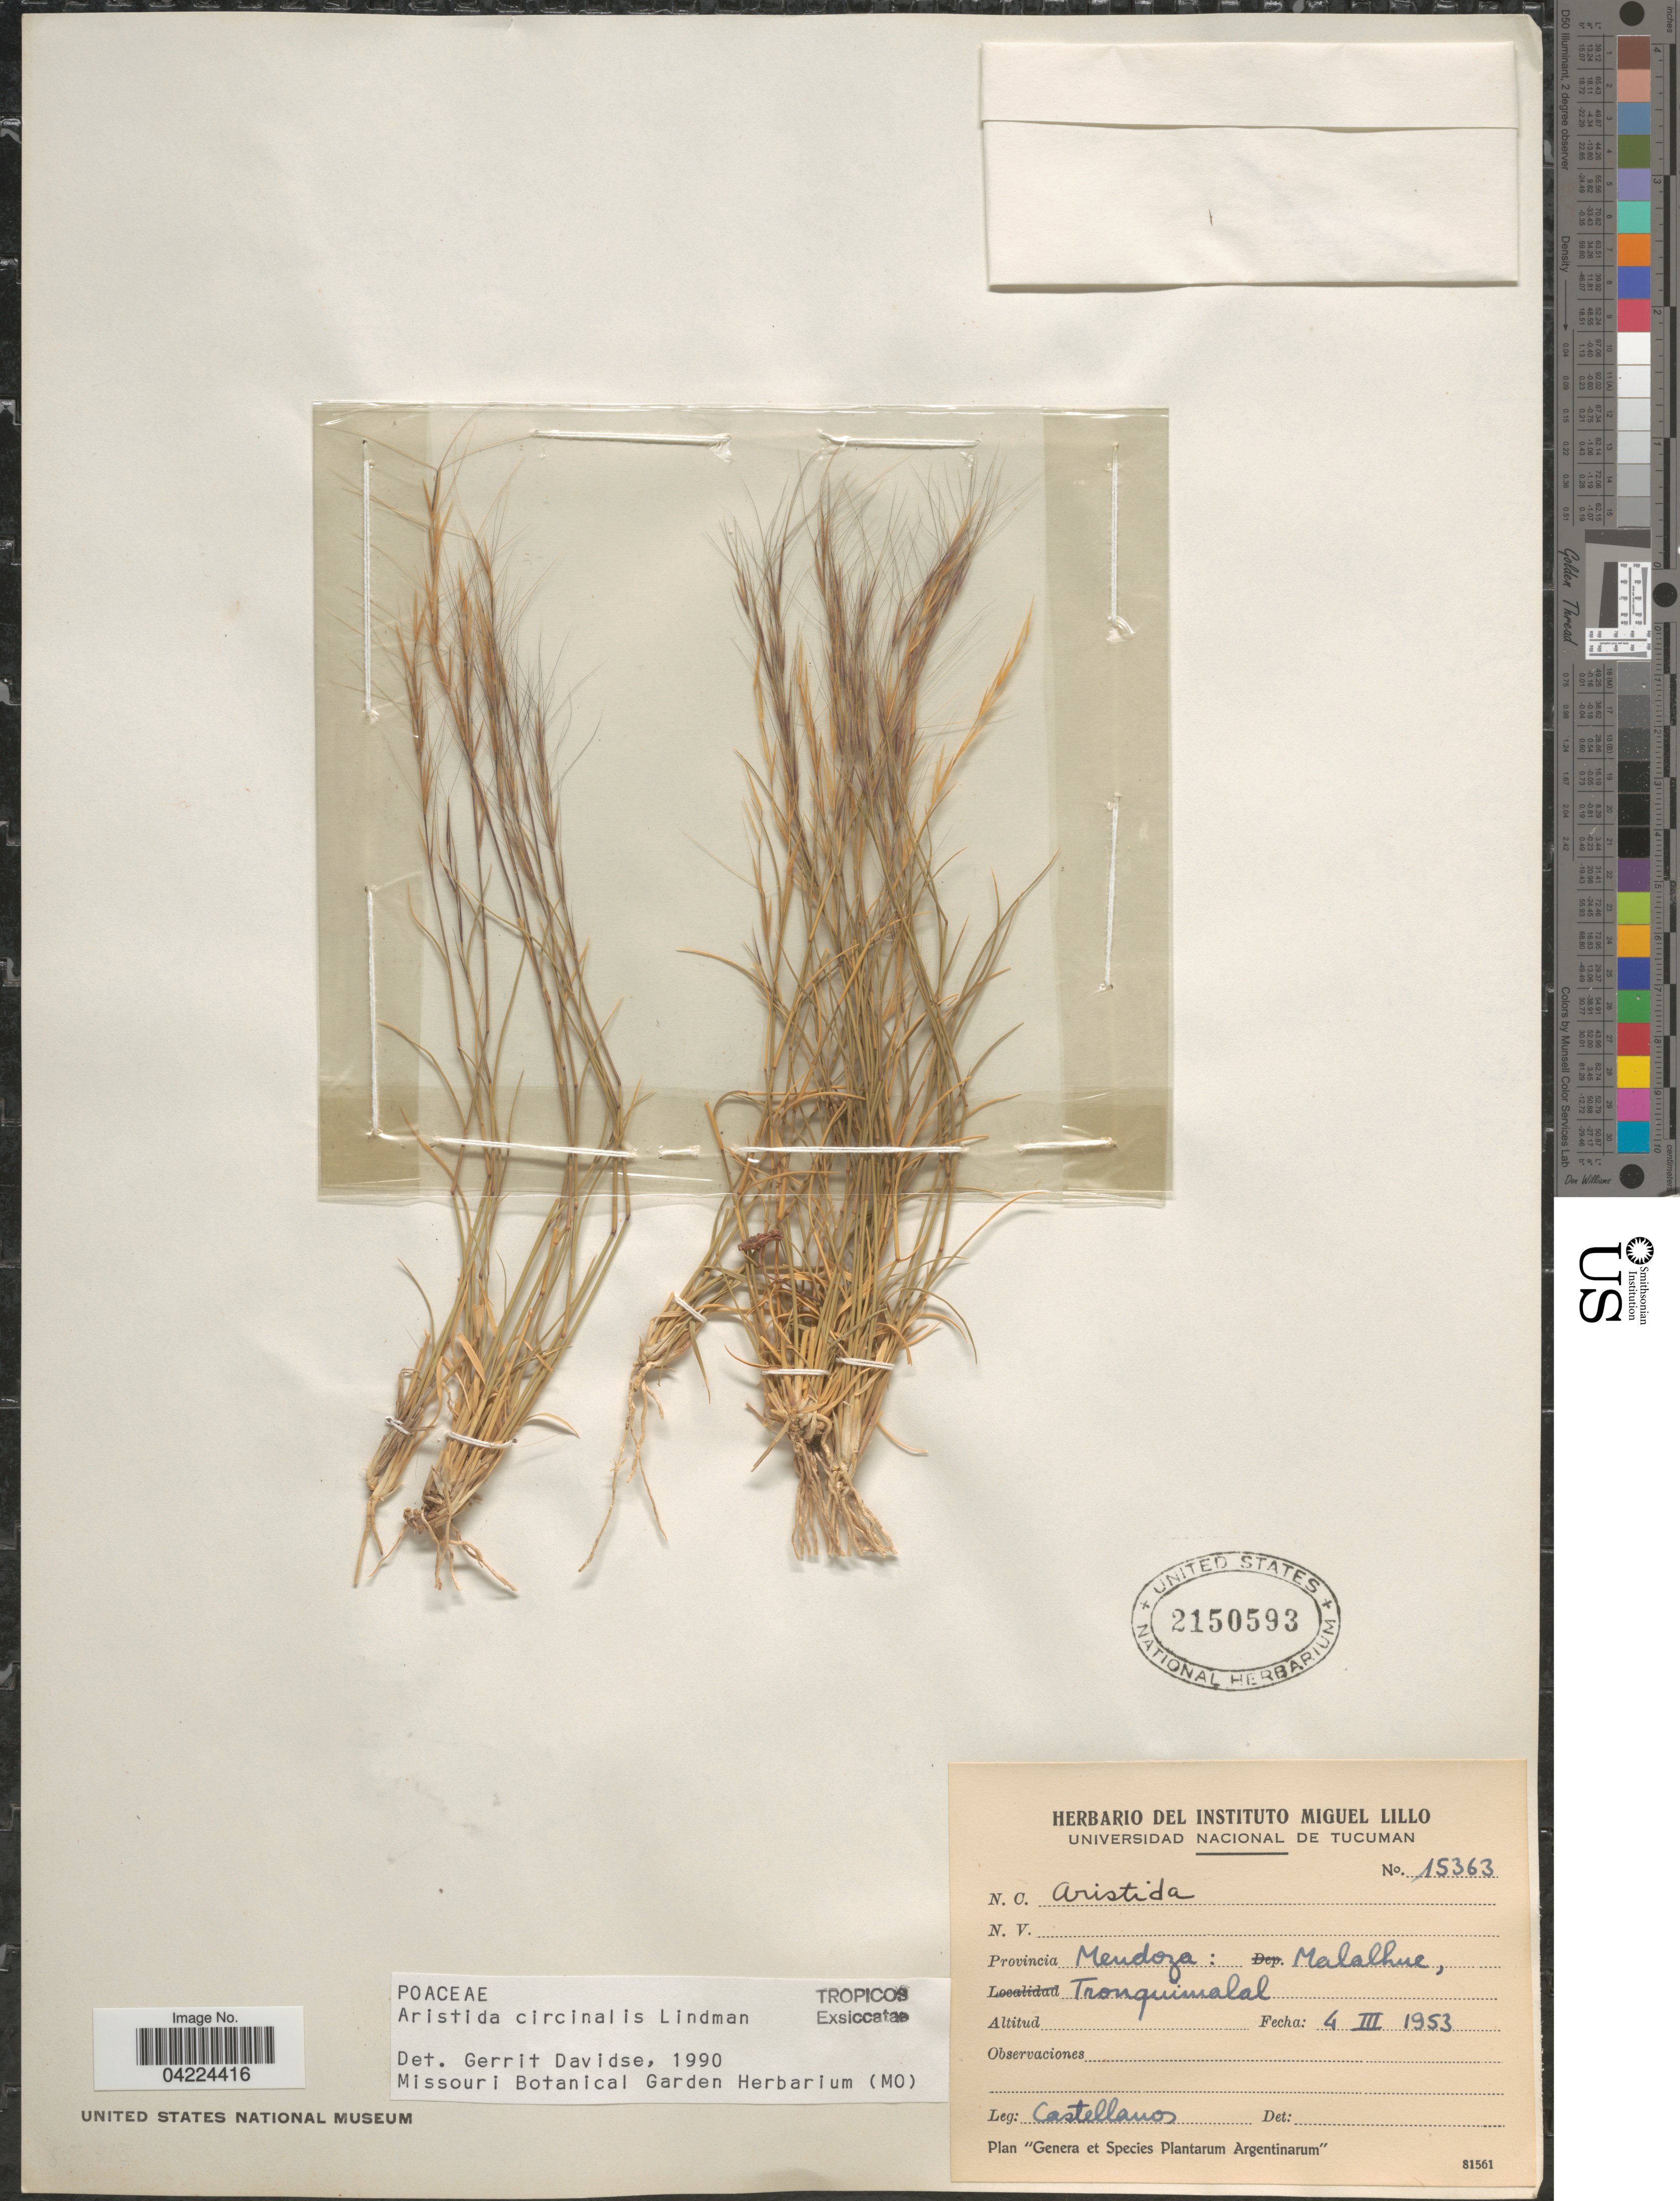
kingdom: Plantae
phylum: Tracheophyta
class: Liliopsida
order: Poales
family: Poaceae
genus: Aristida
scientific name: Aristida circinalis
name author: Lindm.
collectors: -- Castellanos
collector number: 15363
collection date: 1953-03-04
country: Argentina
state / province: Mendoza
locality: Malalhue, Tronquimalal.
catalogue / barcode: US 2150593